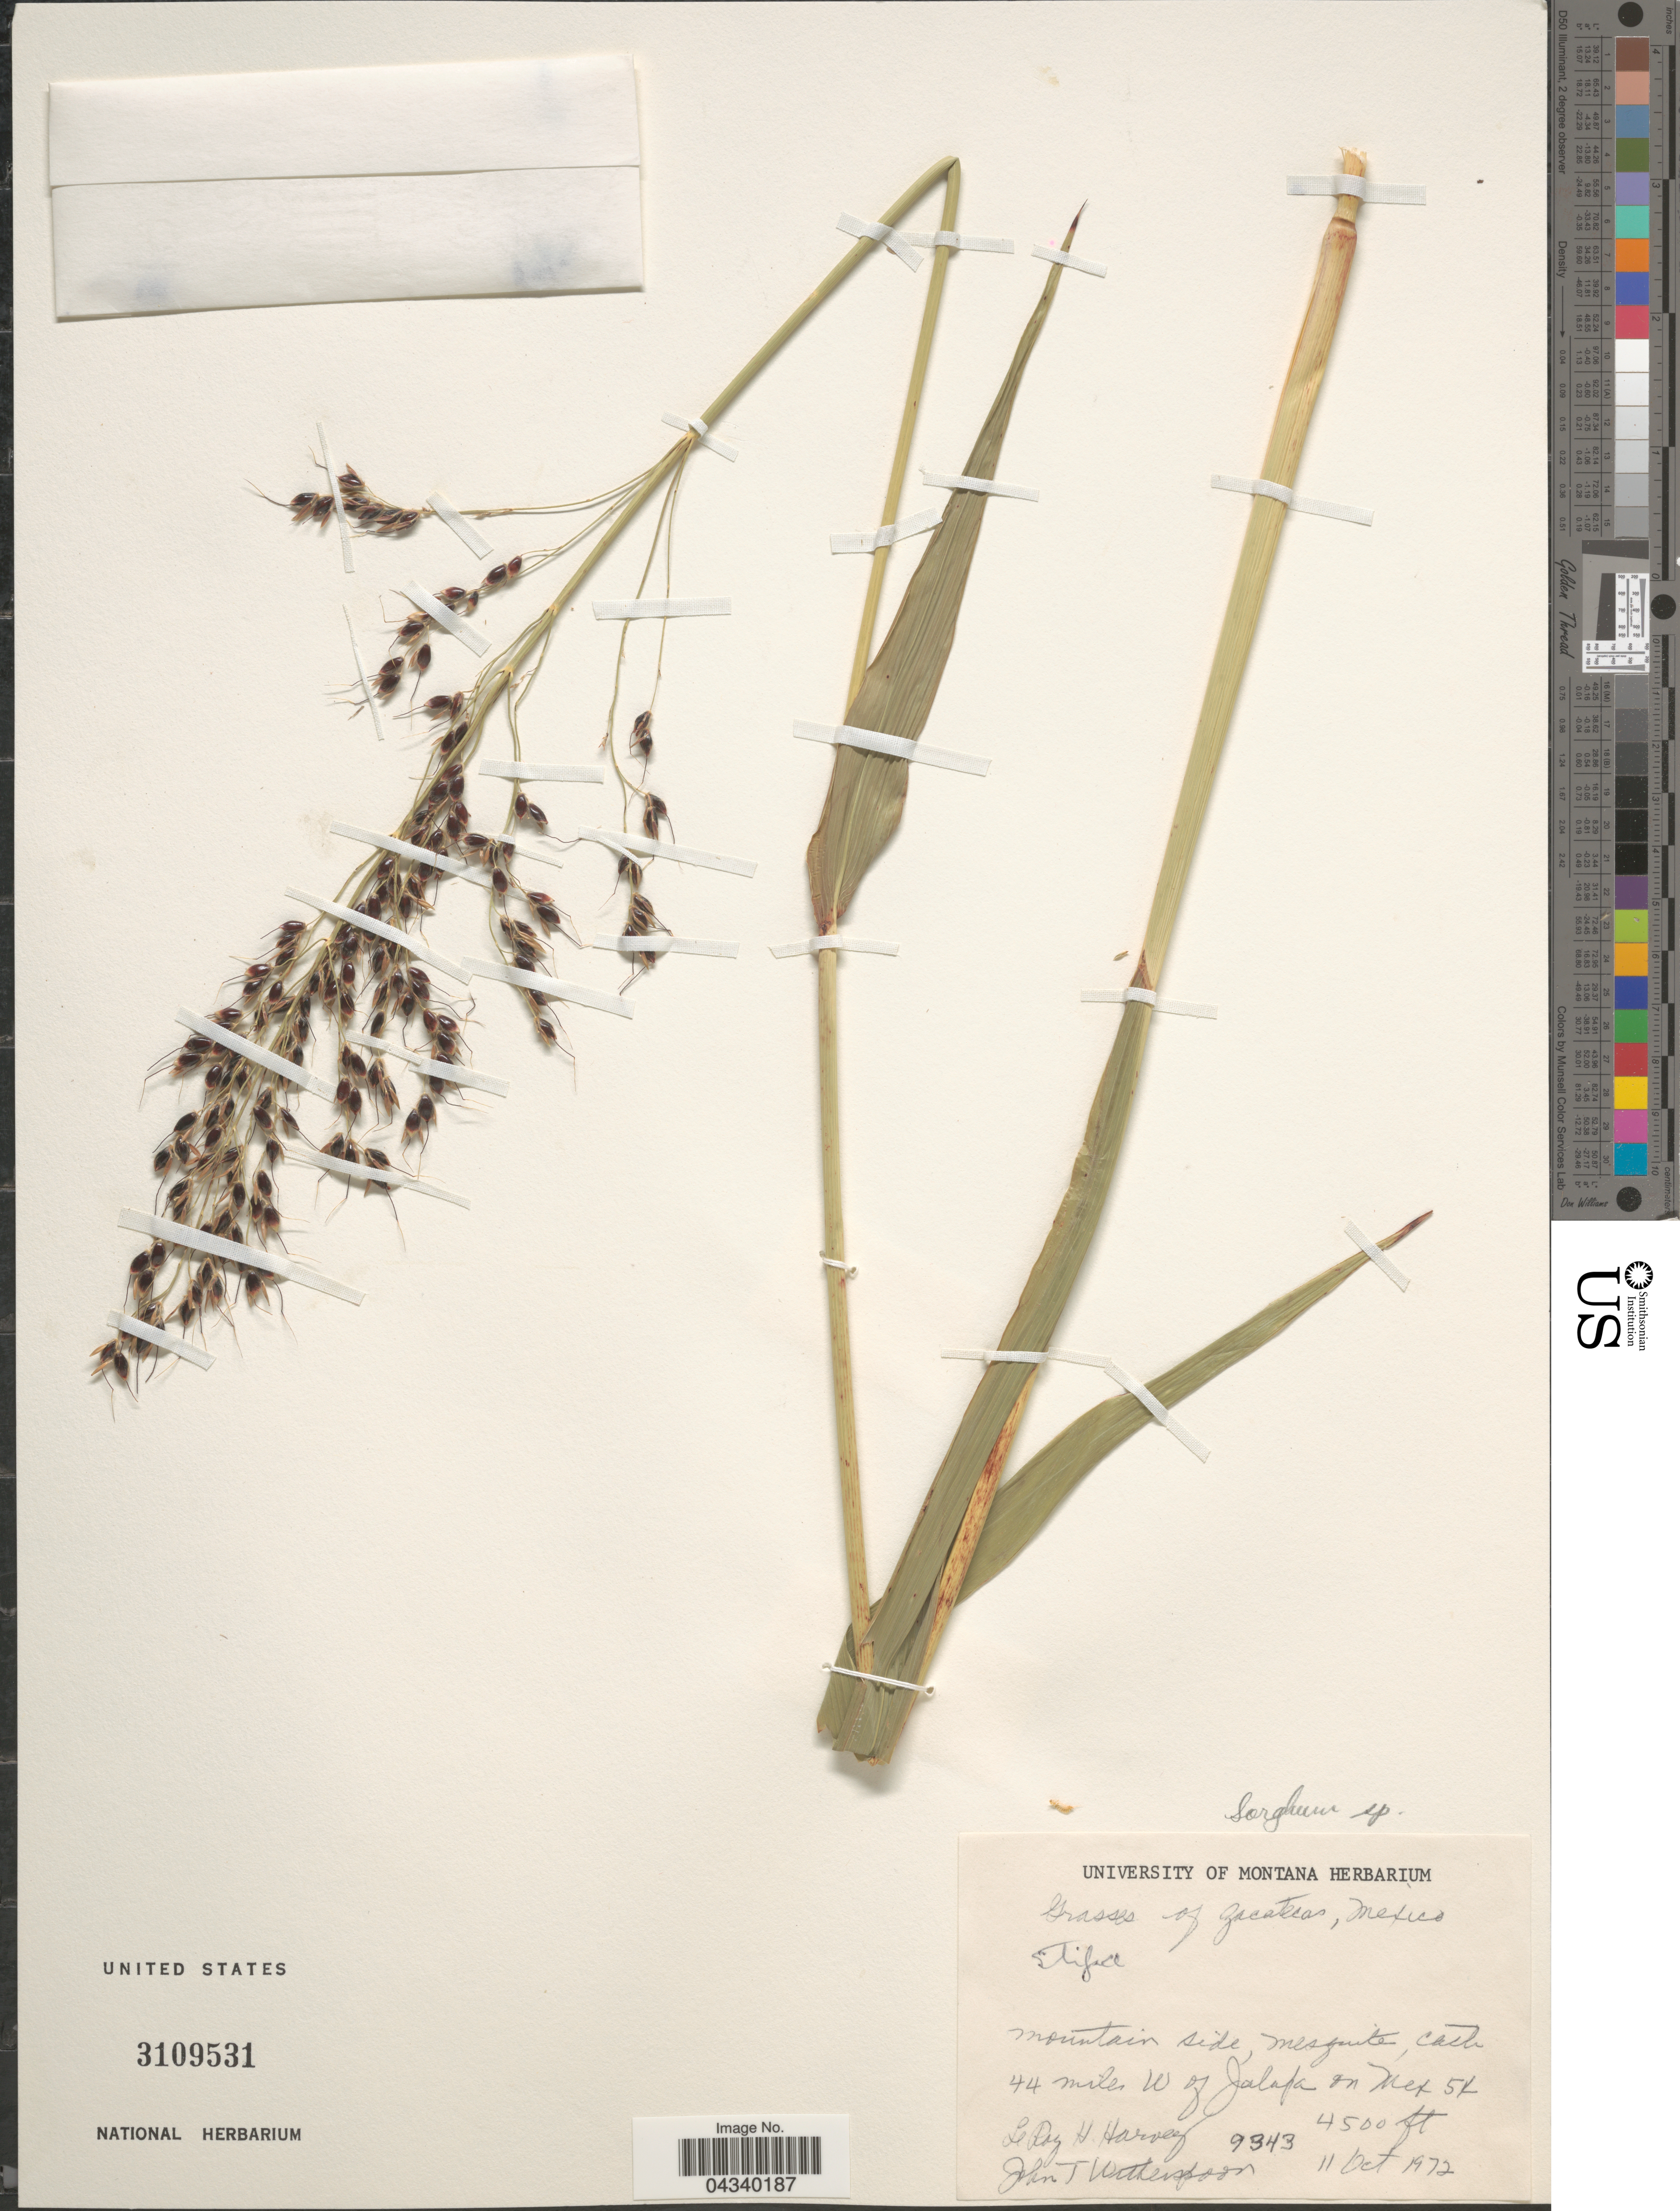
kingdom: Plantae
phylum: Tracheophyta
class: Liliopsida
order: Poales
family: Poaceae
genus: Sorghum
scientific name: Sorghum bicolor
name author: (L.) Moench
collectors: L. H. Harvey & J. Witherspoon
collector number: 9343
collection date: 1972-10-11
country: Guatemala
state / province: Jalapa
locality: Mountain side, mesquite, cacti 44 miles W of Jalapa on Mex 5k.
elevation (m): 1372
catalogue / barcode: US 3109531